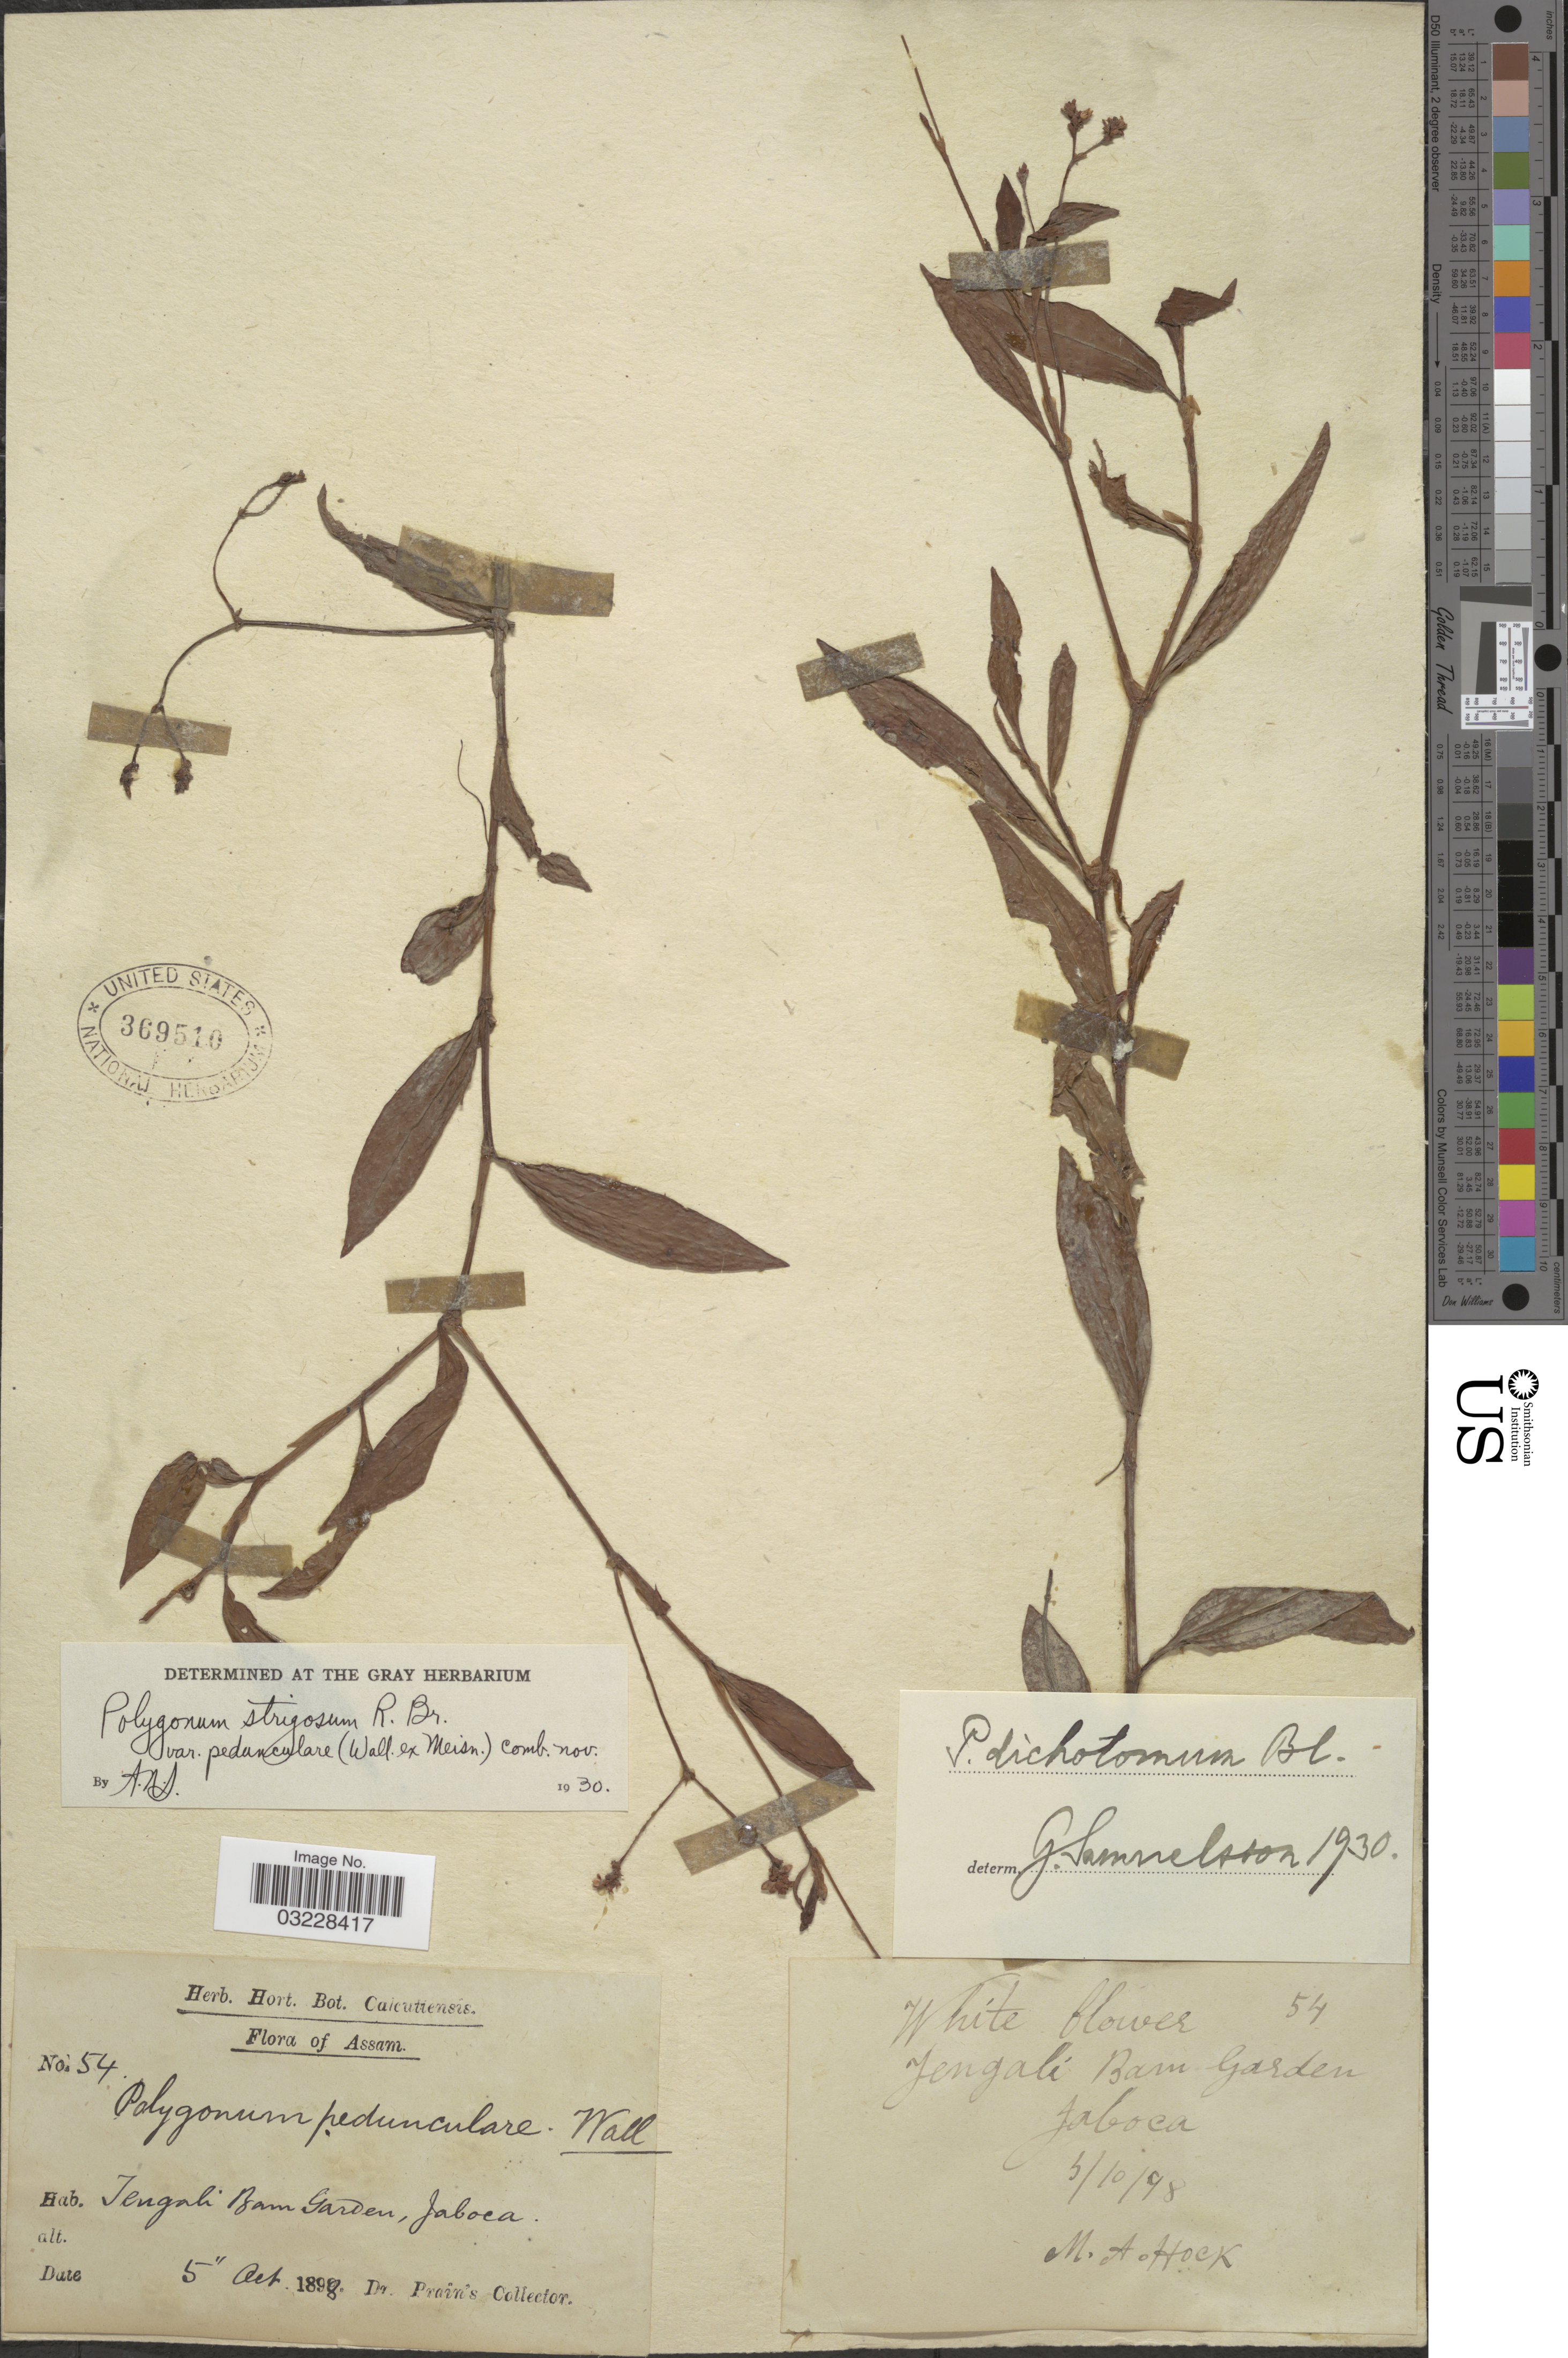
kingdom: Plantae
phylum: Tracheophyta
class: Magnoliopsida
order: Caryophyllales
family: Polygonaceae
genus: Polygonum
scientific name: Polygonum dichotomum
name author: Blume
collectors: Dr. Prain's collector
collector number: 54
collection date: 1898-10-05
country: India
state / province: Assam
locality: Tengali Bam Garden, Jaboca.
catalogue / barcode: US 369510